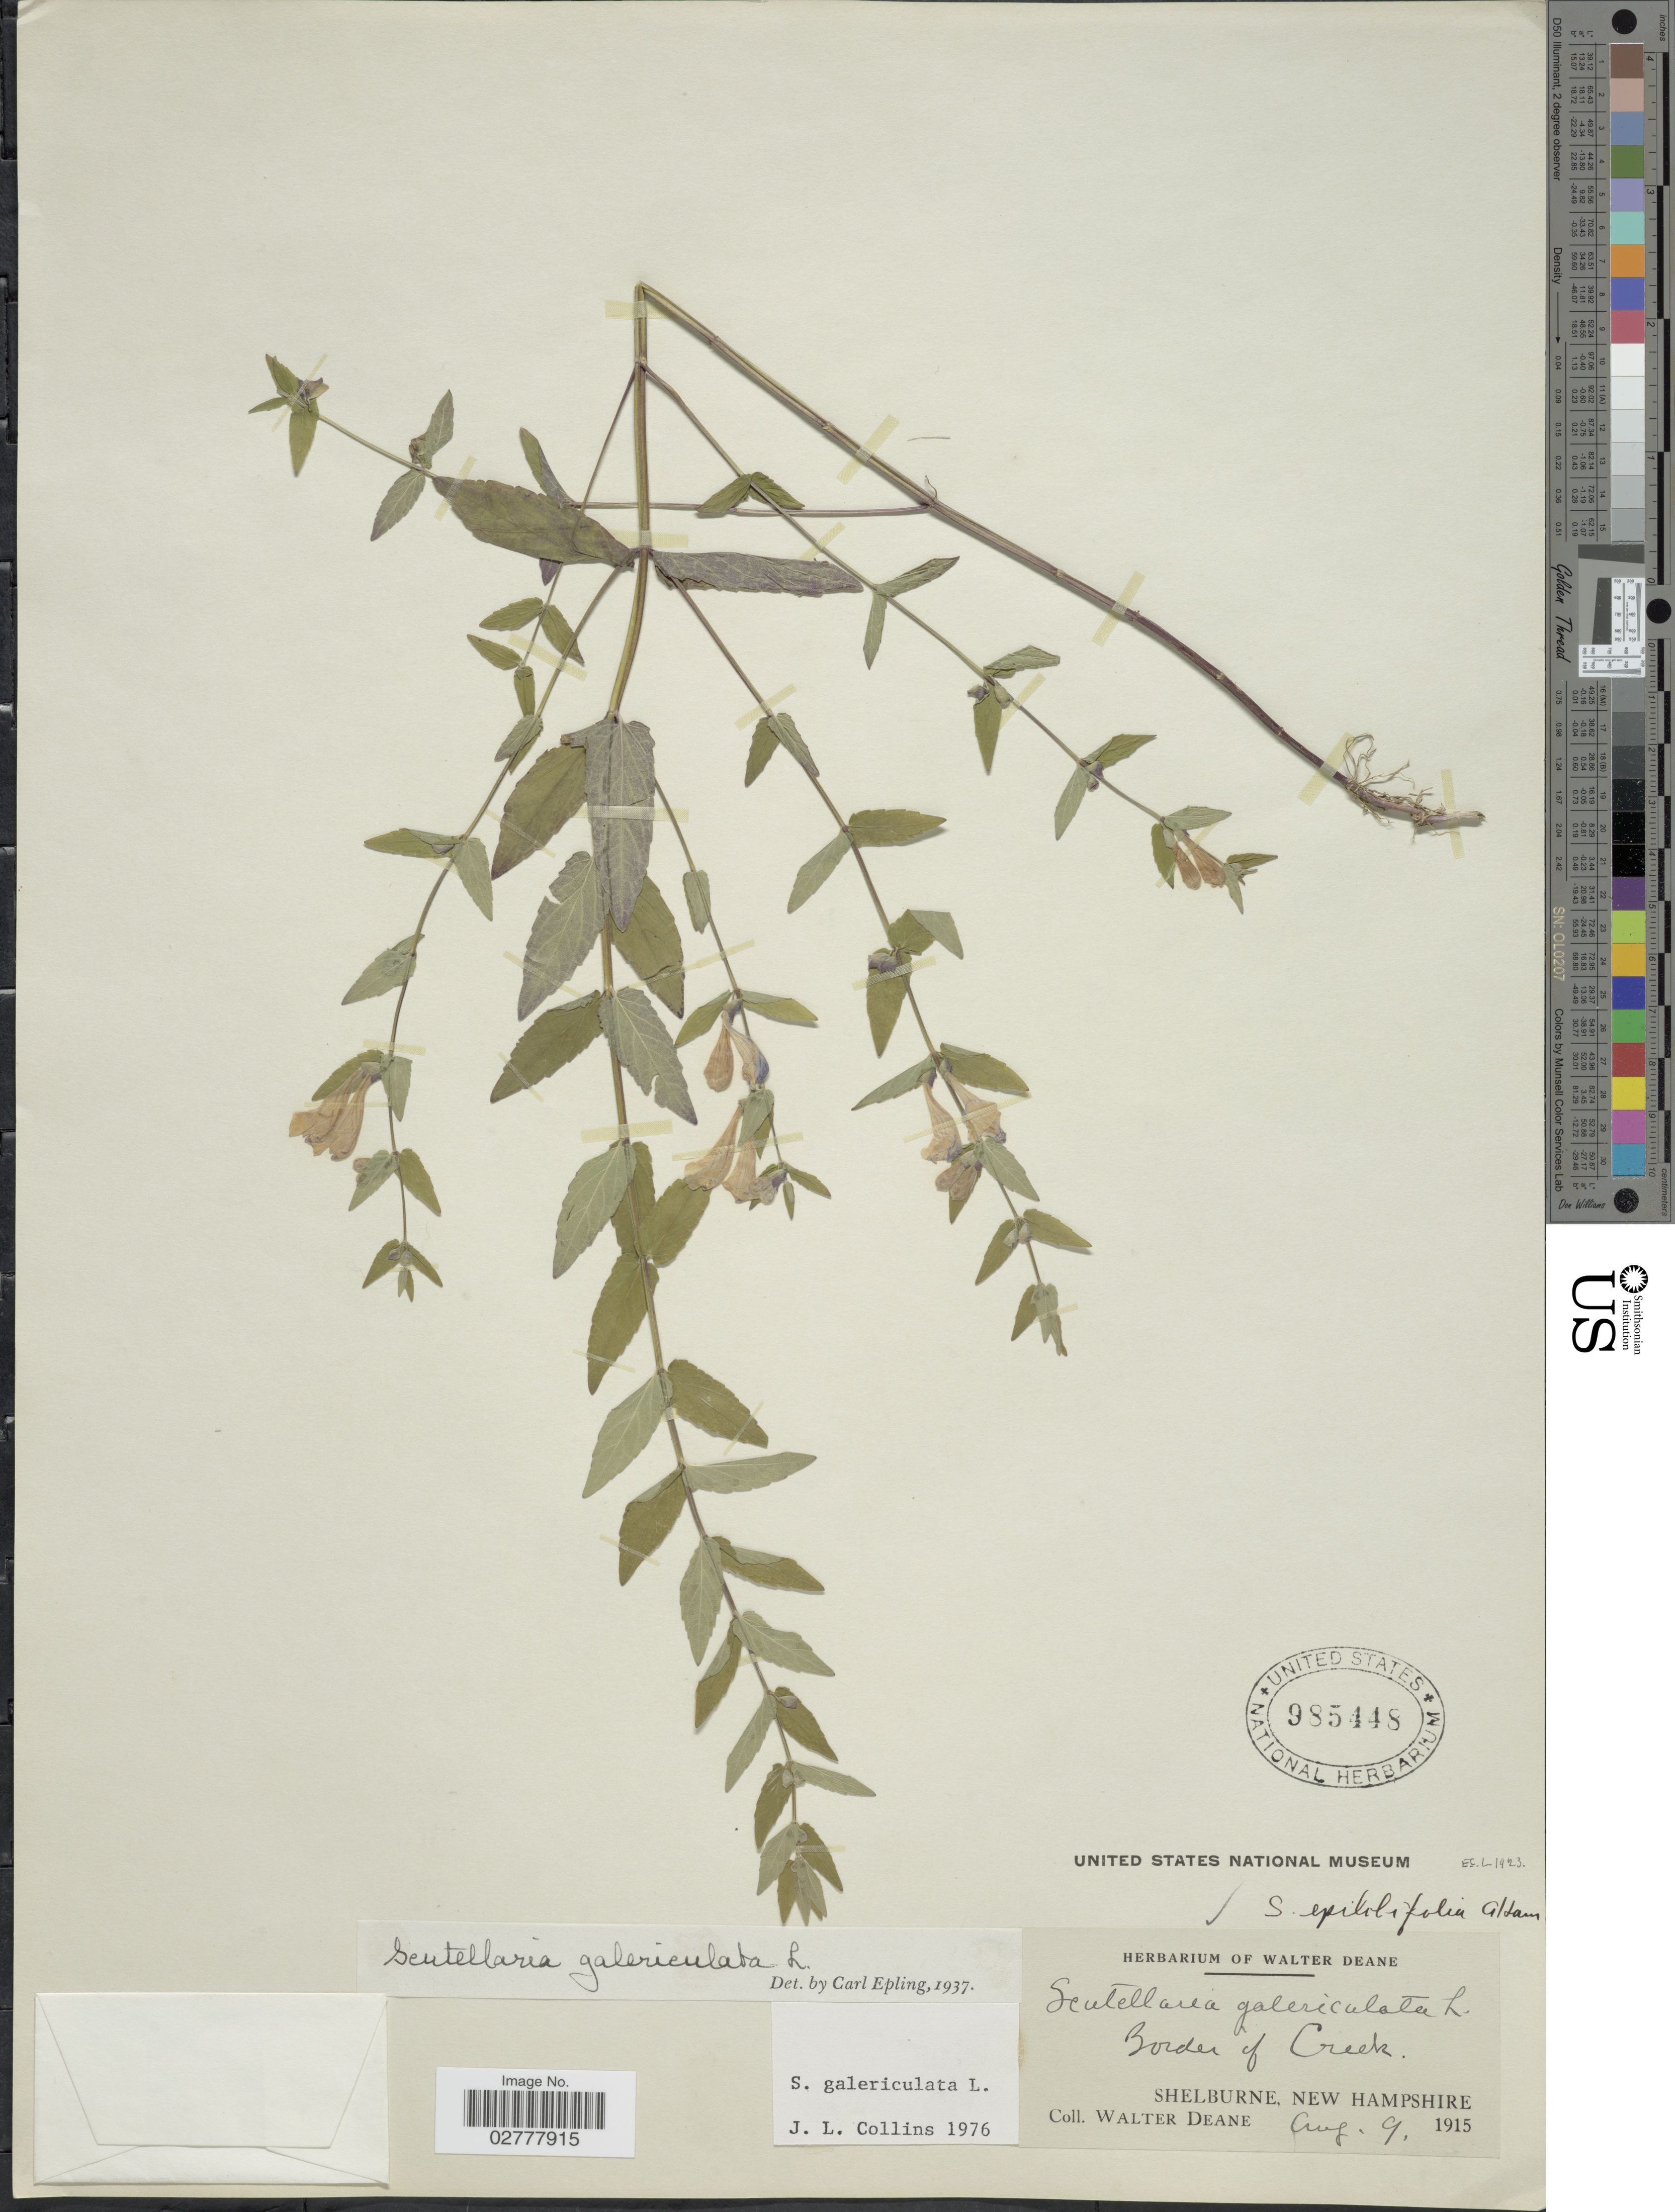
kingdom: Plantae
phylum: Tracheophyta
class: Magnoliopsida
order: Lamiales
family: Lamiaceae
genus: Scutellaria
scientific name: Scutellaria galericulata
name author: L.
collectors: W. Deane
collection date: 1915-08-09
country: United States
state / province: New Hampshire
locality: Border of Creek. Shelburne.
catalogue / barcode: US 985448